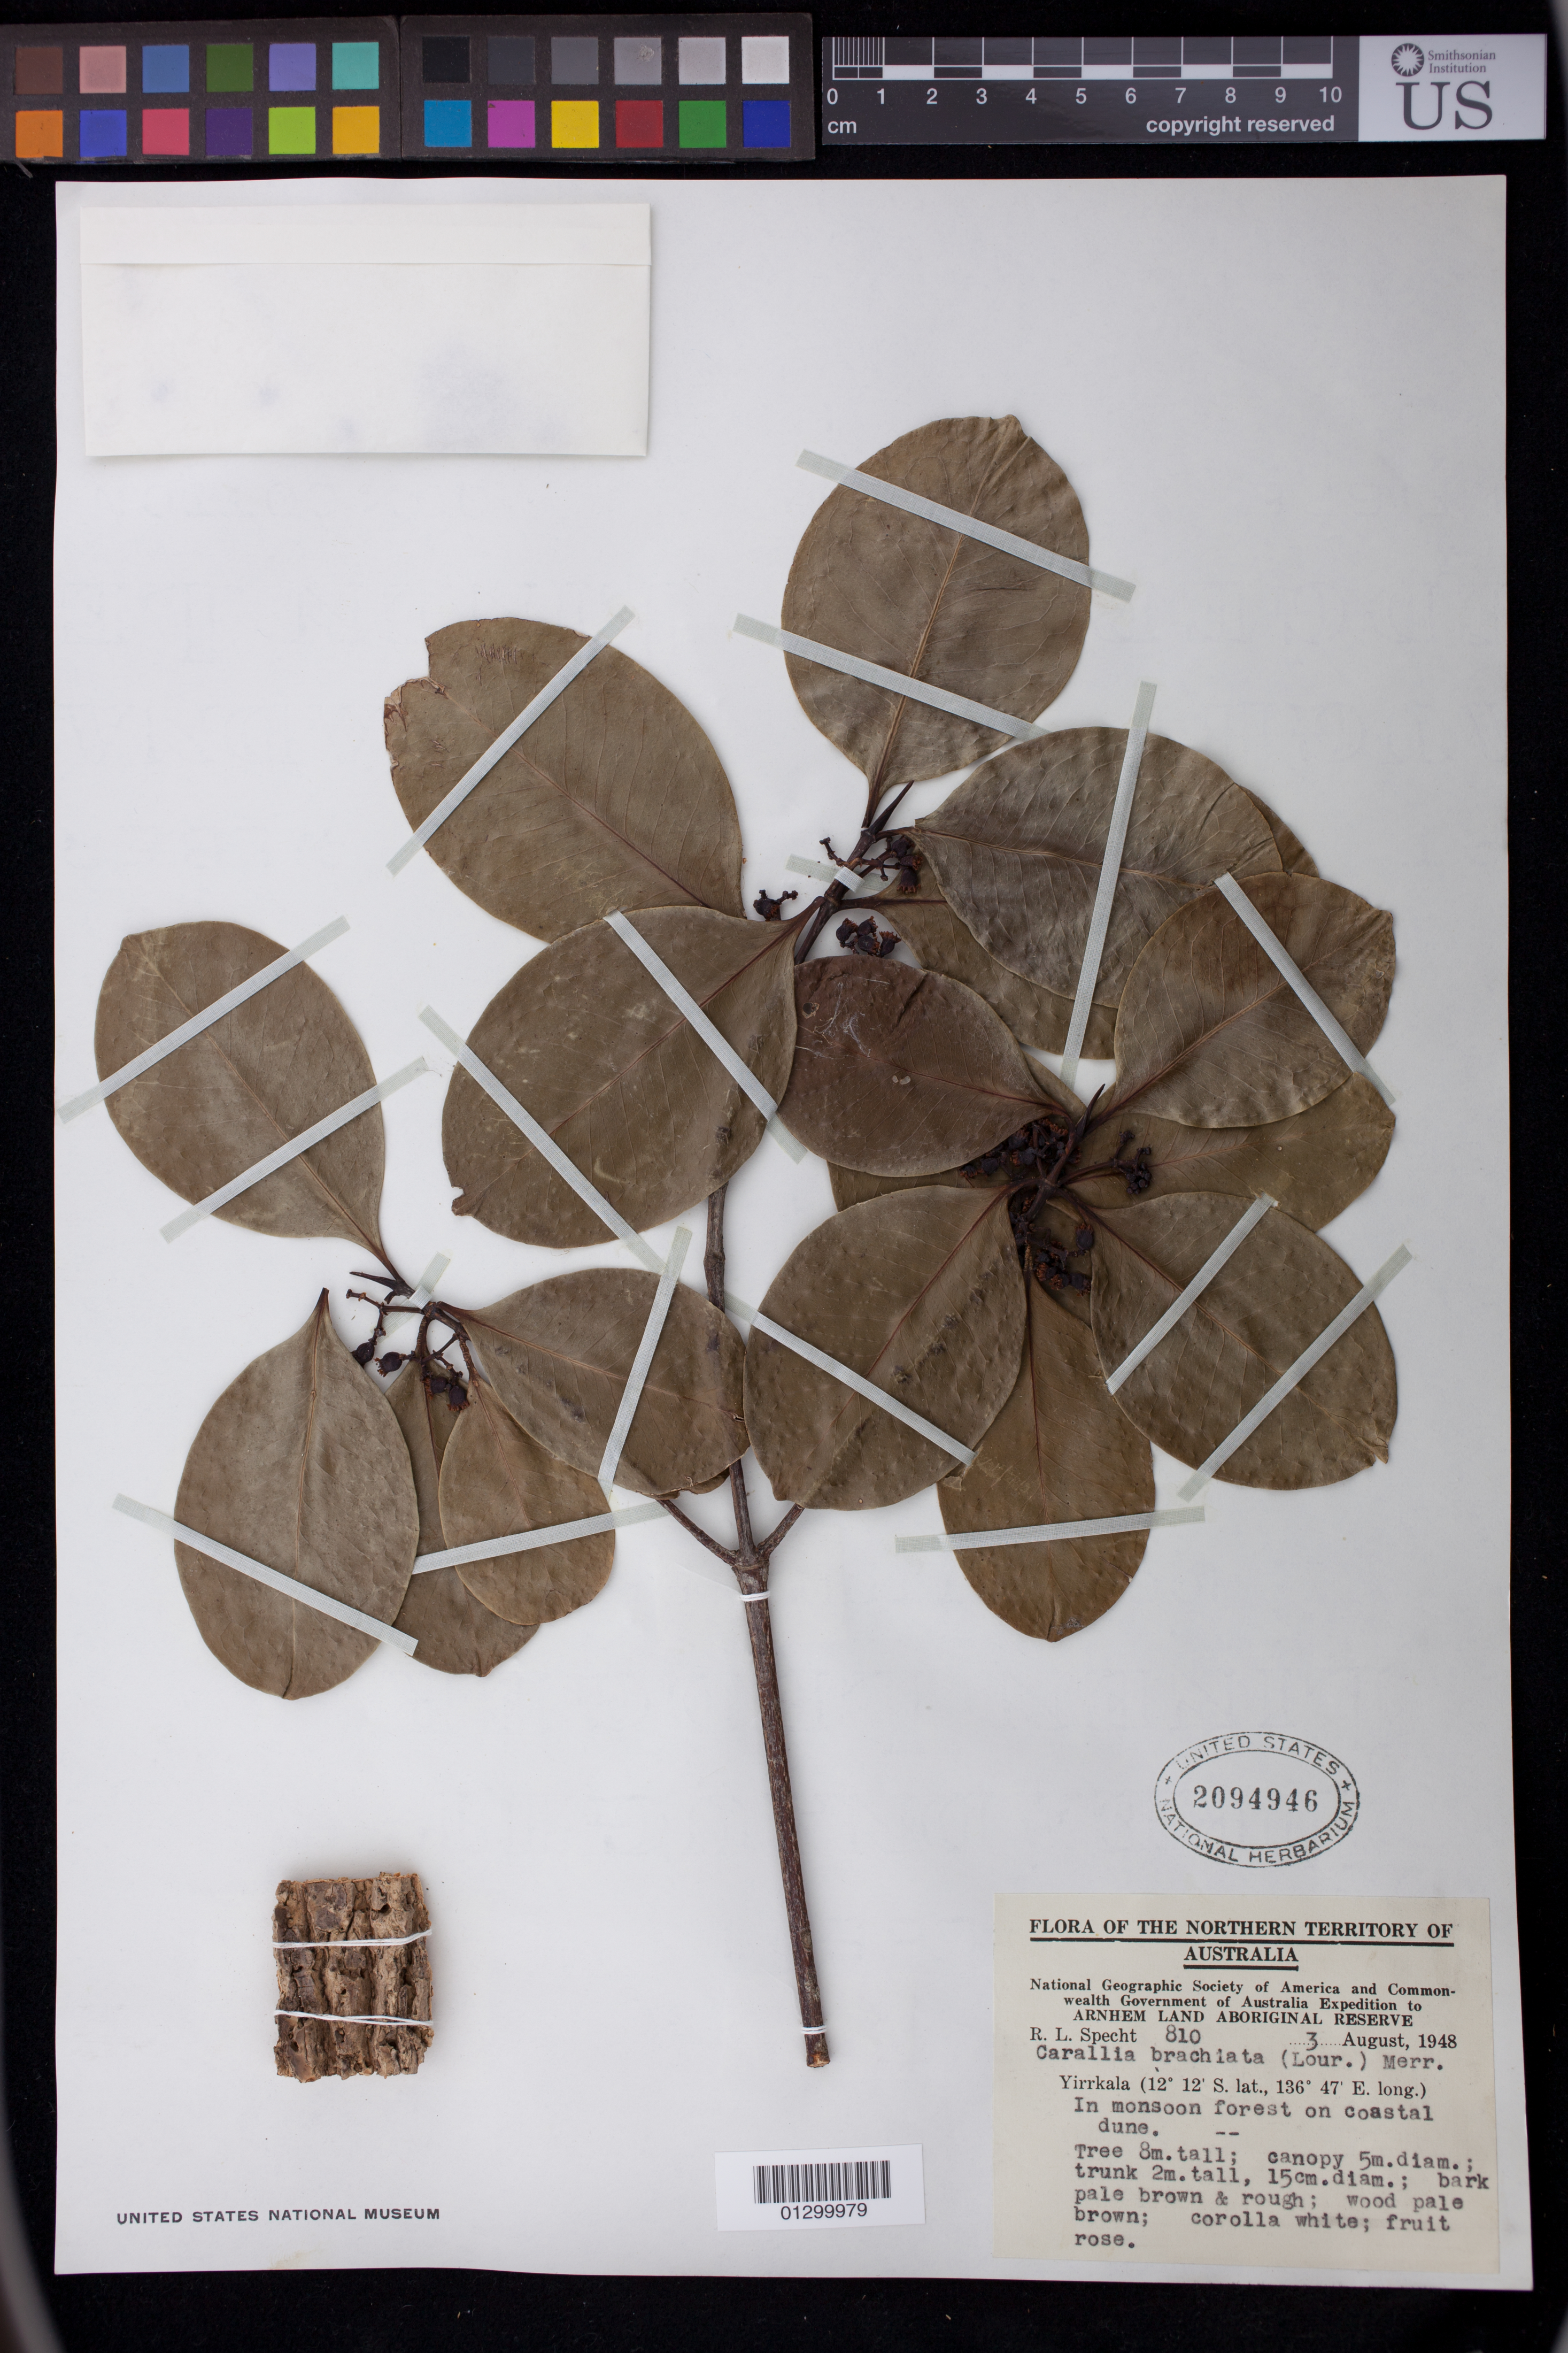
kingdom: Plantae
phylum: Tracheophyta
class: Magnoliopsida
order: Malpighiales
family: Rhizophoraceae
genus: Carallia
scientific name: Carallia brachiata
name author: (Lour.) Merr.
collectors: R. L. Specht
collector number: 810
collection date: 1948-08-03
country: Australia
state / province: Northern Territory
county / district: East Arnhem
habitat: In monsoon forest on coastal dune.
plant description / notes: Tree 8 m. tall; canopy 5 m. diam.; trunk 2 m. tall, 15 cm. diam.; bark pale brown and rough; wood pale brown; corolla white; fruit rose.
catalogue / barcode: US 2094946